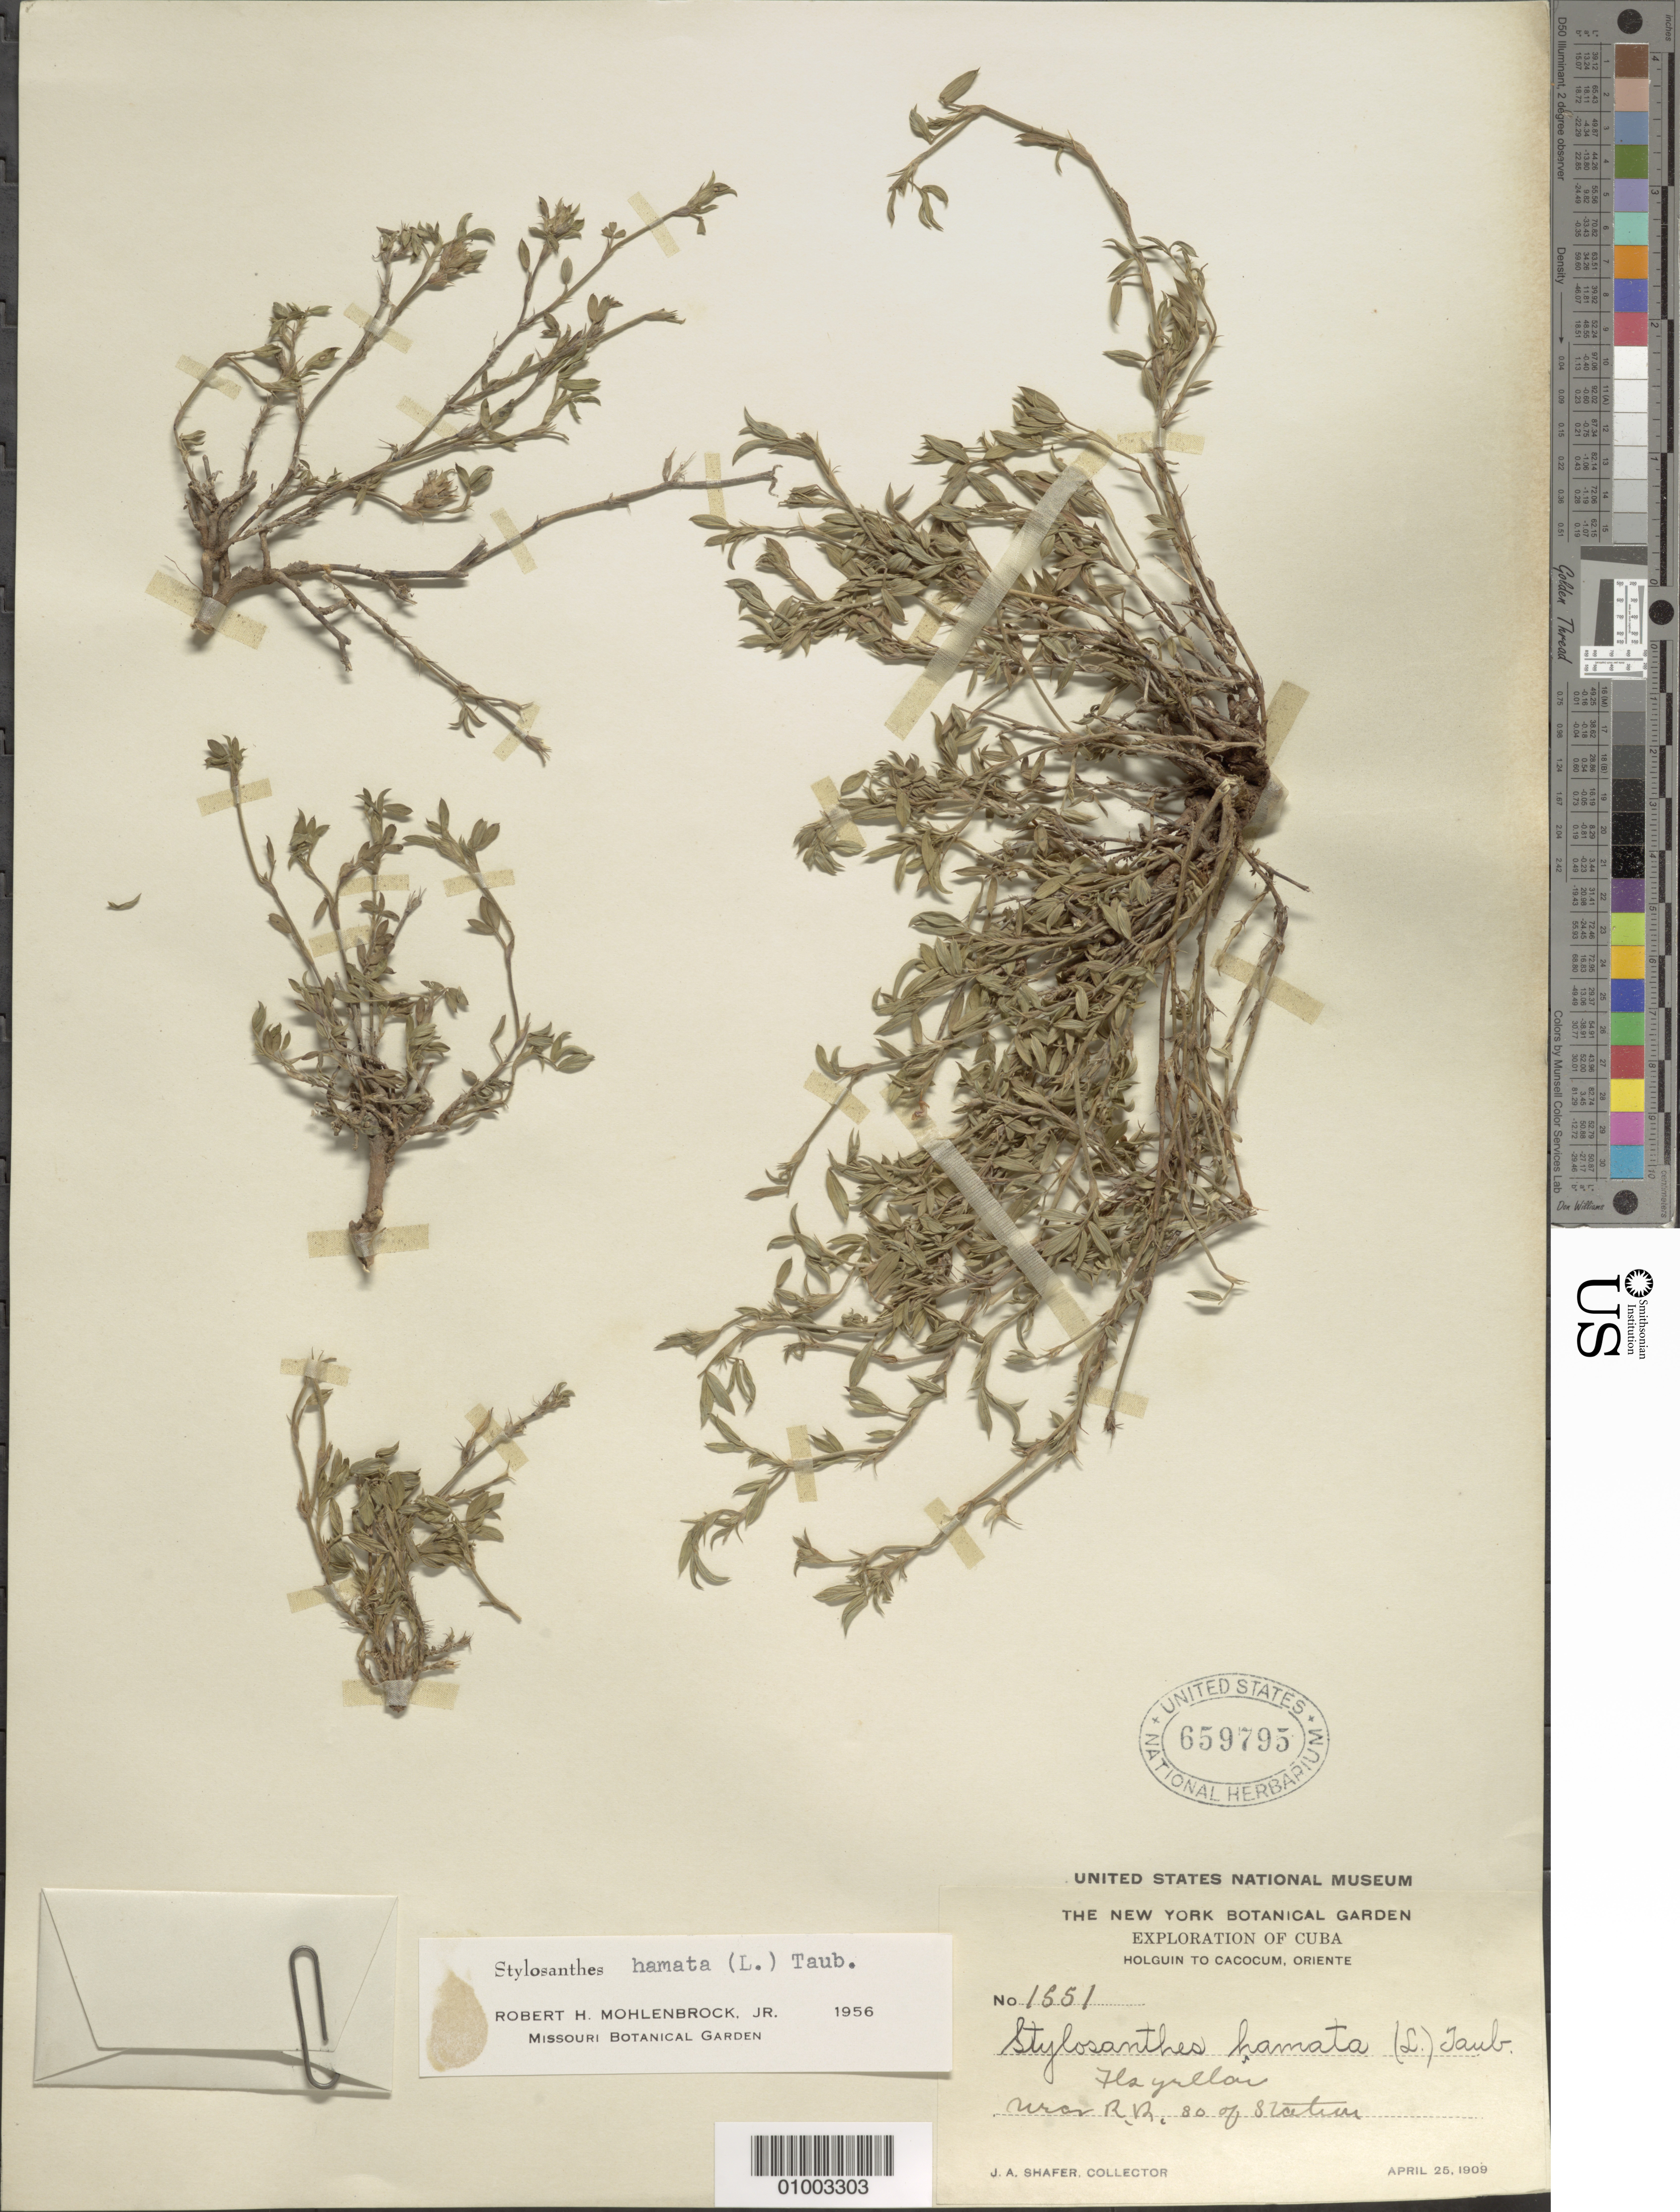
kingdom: Plantae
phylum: Tracheophyta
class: Magnoliopsida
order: Fabales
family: Fabaceae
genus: Stylosanthes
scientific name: Stylosanthes hamata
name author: (L.) Taub.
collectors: J. A. Shafer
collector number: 1551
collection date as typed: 25 Apr 1909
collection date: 1909-04-25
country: Cuba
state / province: Holguín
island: Cuba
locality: Near RR south of station, Holguin to Cacocum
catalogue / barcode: US 659795